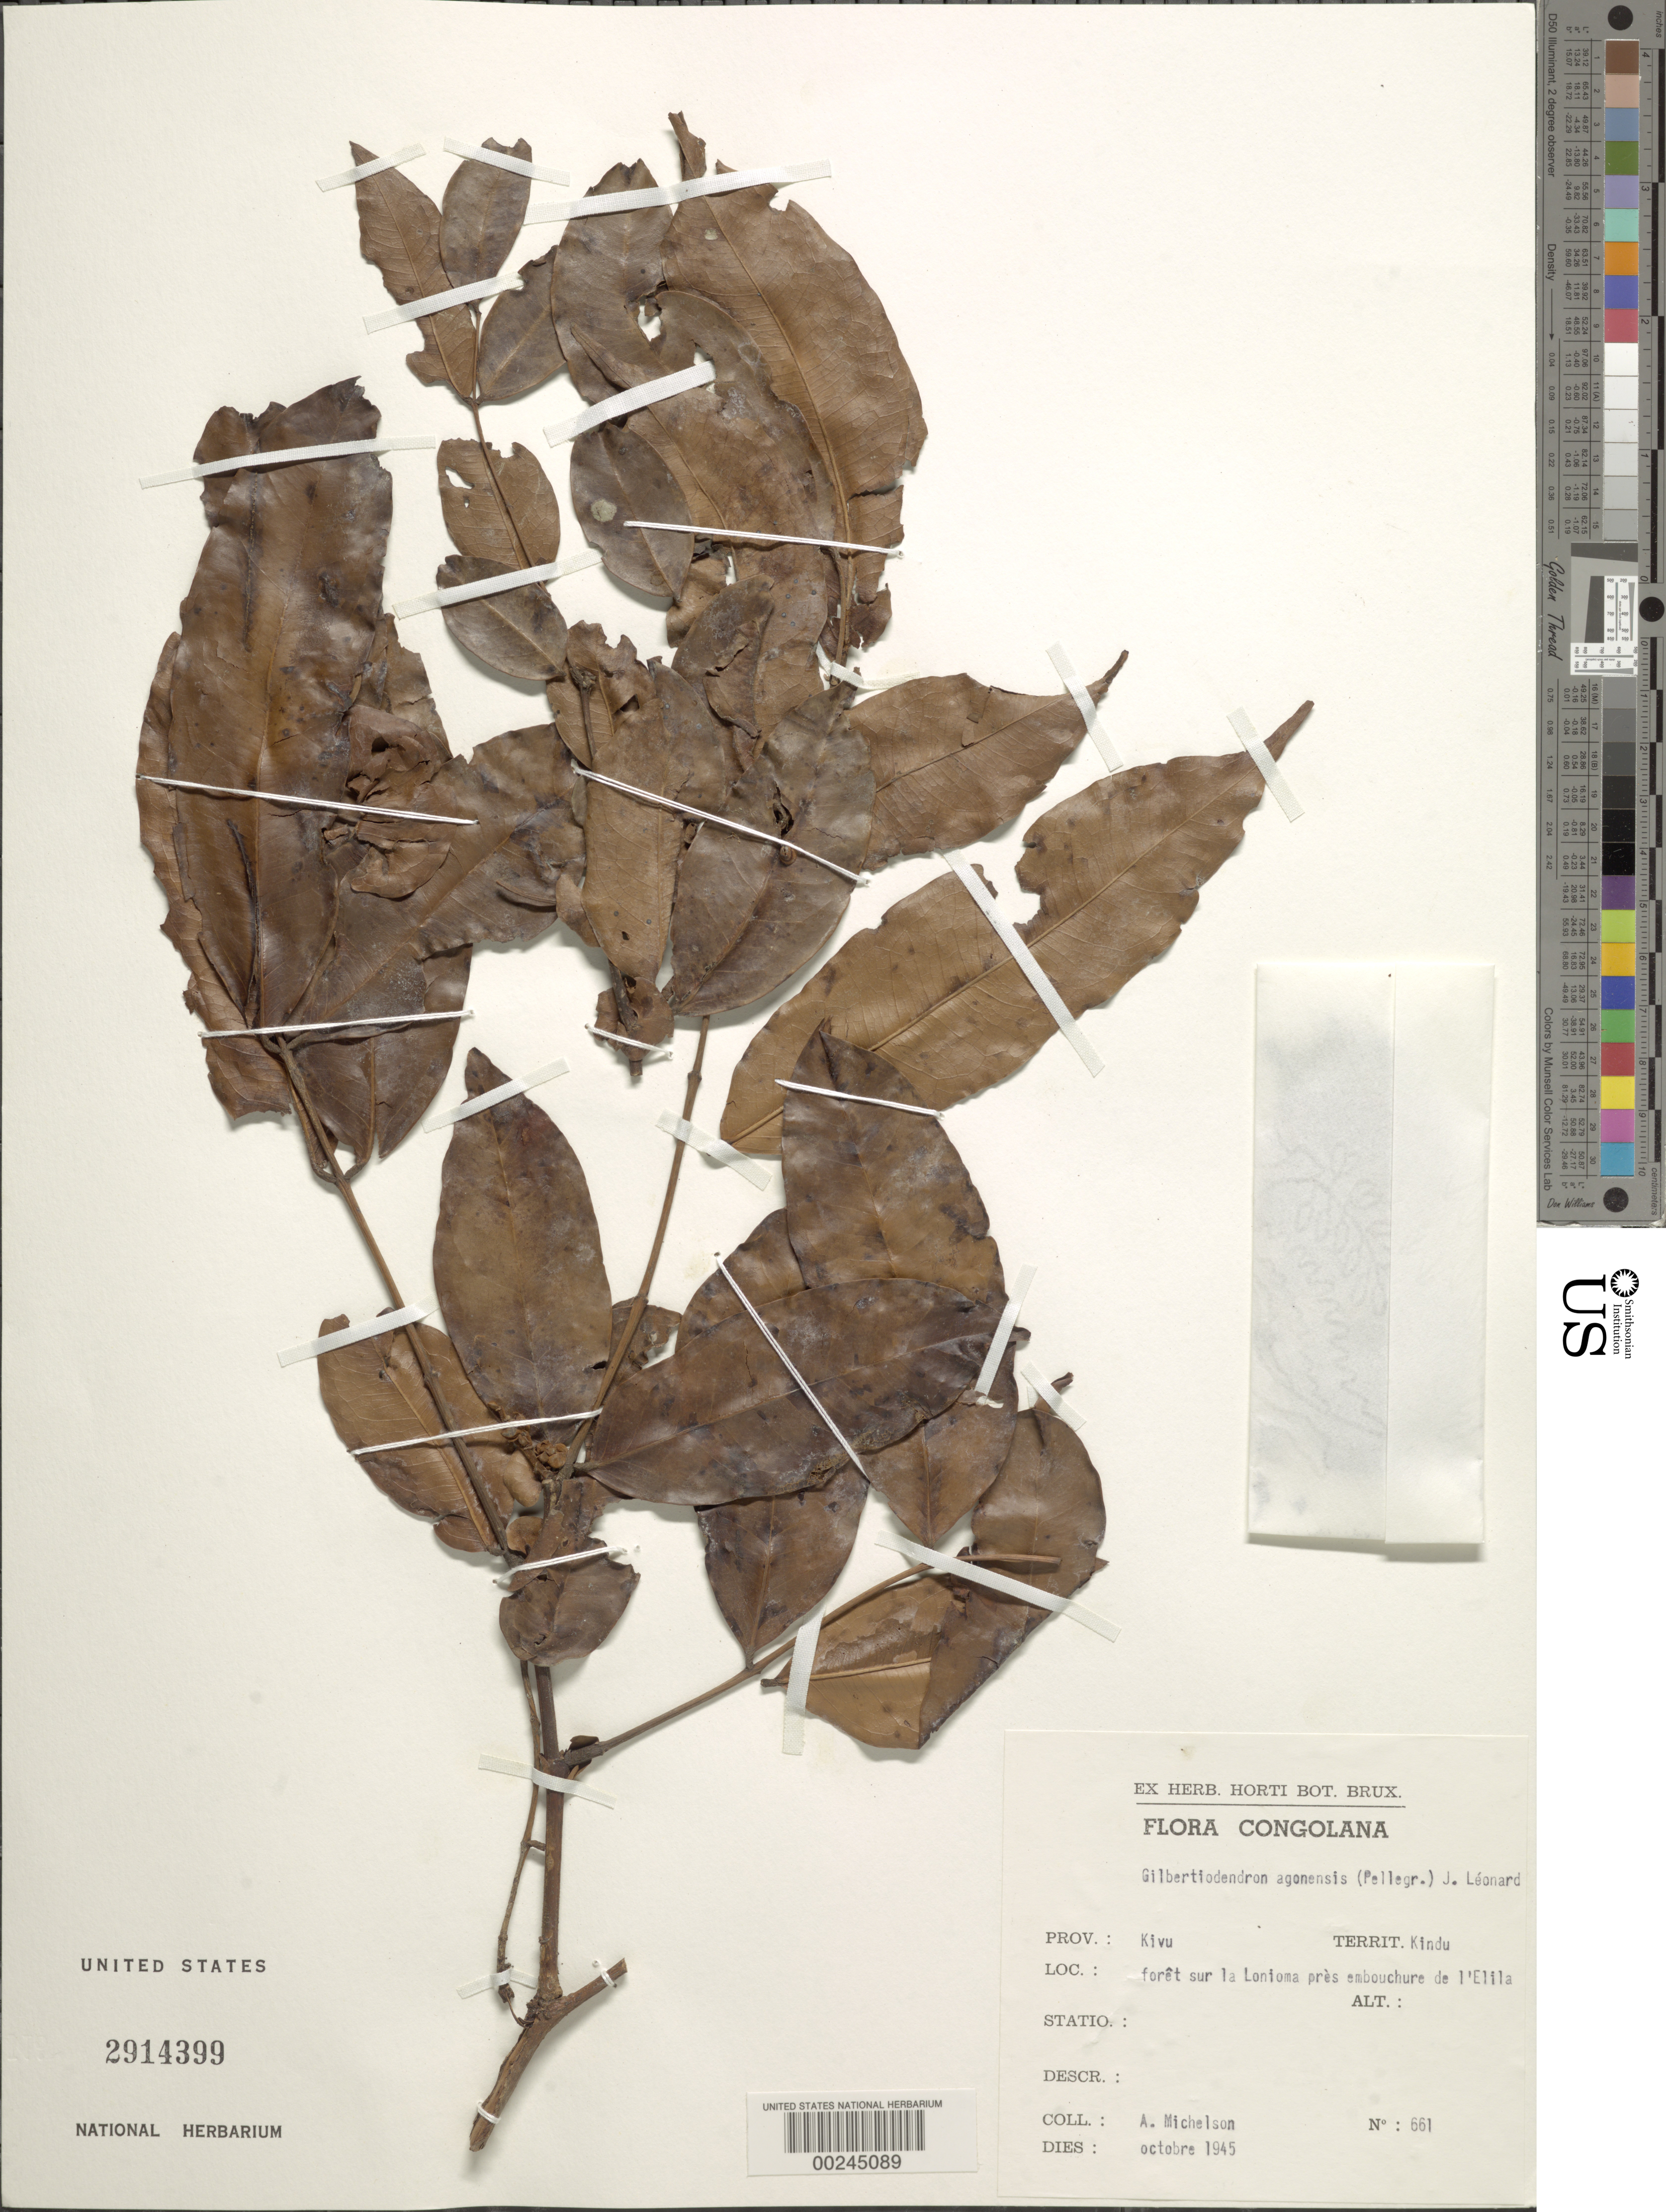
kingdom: Plantae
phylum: Tracheophyta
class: Magnoliopsida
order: Fabales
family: Fabaceae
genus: Gilbertiodendron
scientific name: Gilbertiodendron ogoouense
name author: (Pellegr.) J. Léonard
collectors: A. Michelson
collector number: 661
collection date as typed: Oct 1945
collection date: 1945-10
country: Congo, Democratic Republic of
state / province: Sud-Kivu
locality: Forest s of lonioma near the mouth of l'elila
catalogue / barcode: US 2914399